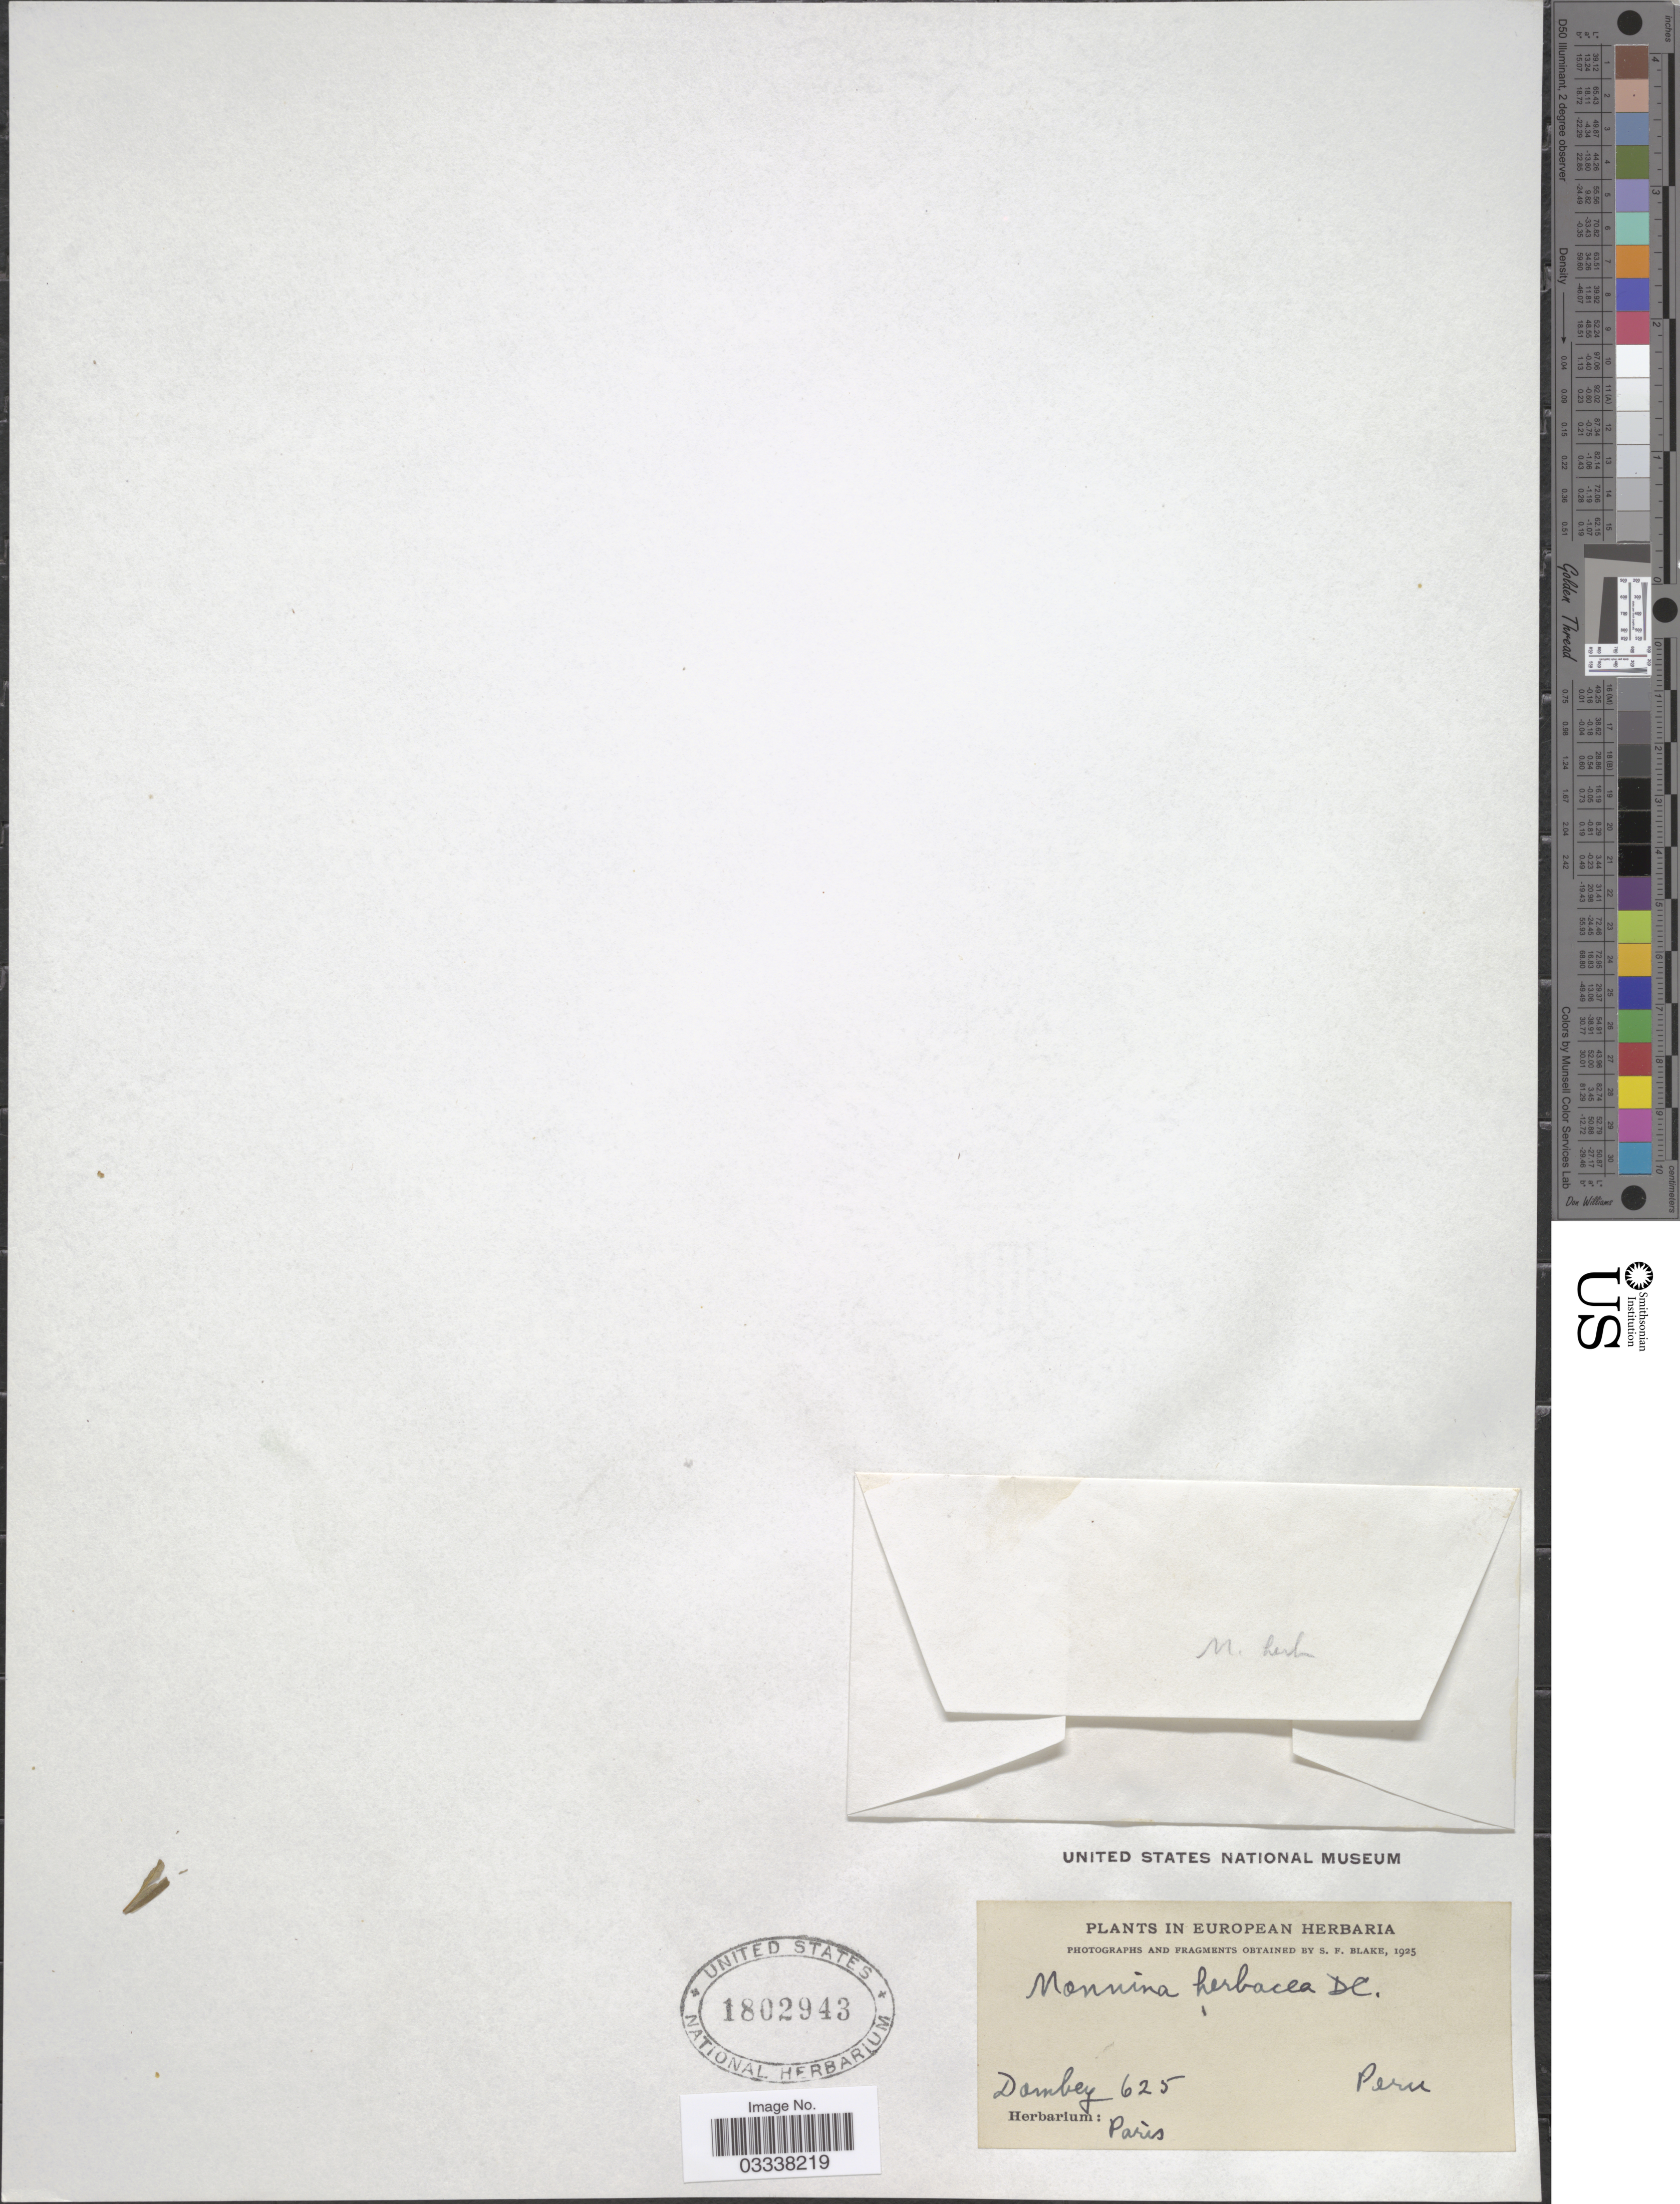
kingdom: Plantae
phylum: Tracheophyta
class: Magnoliopsida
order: Fabales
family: Polygalaceae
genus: Monnina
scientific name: Monnina herbacea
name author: DC.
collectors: Dombey, --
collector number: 625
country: Peru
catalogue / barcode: US 1802943